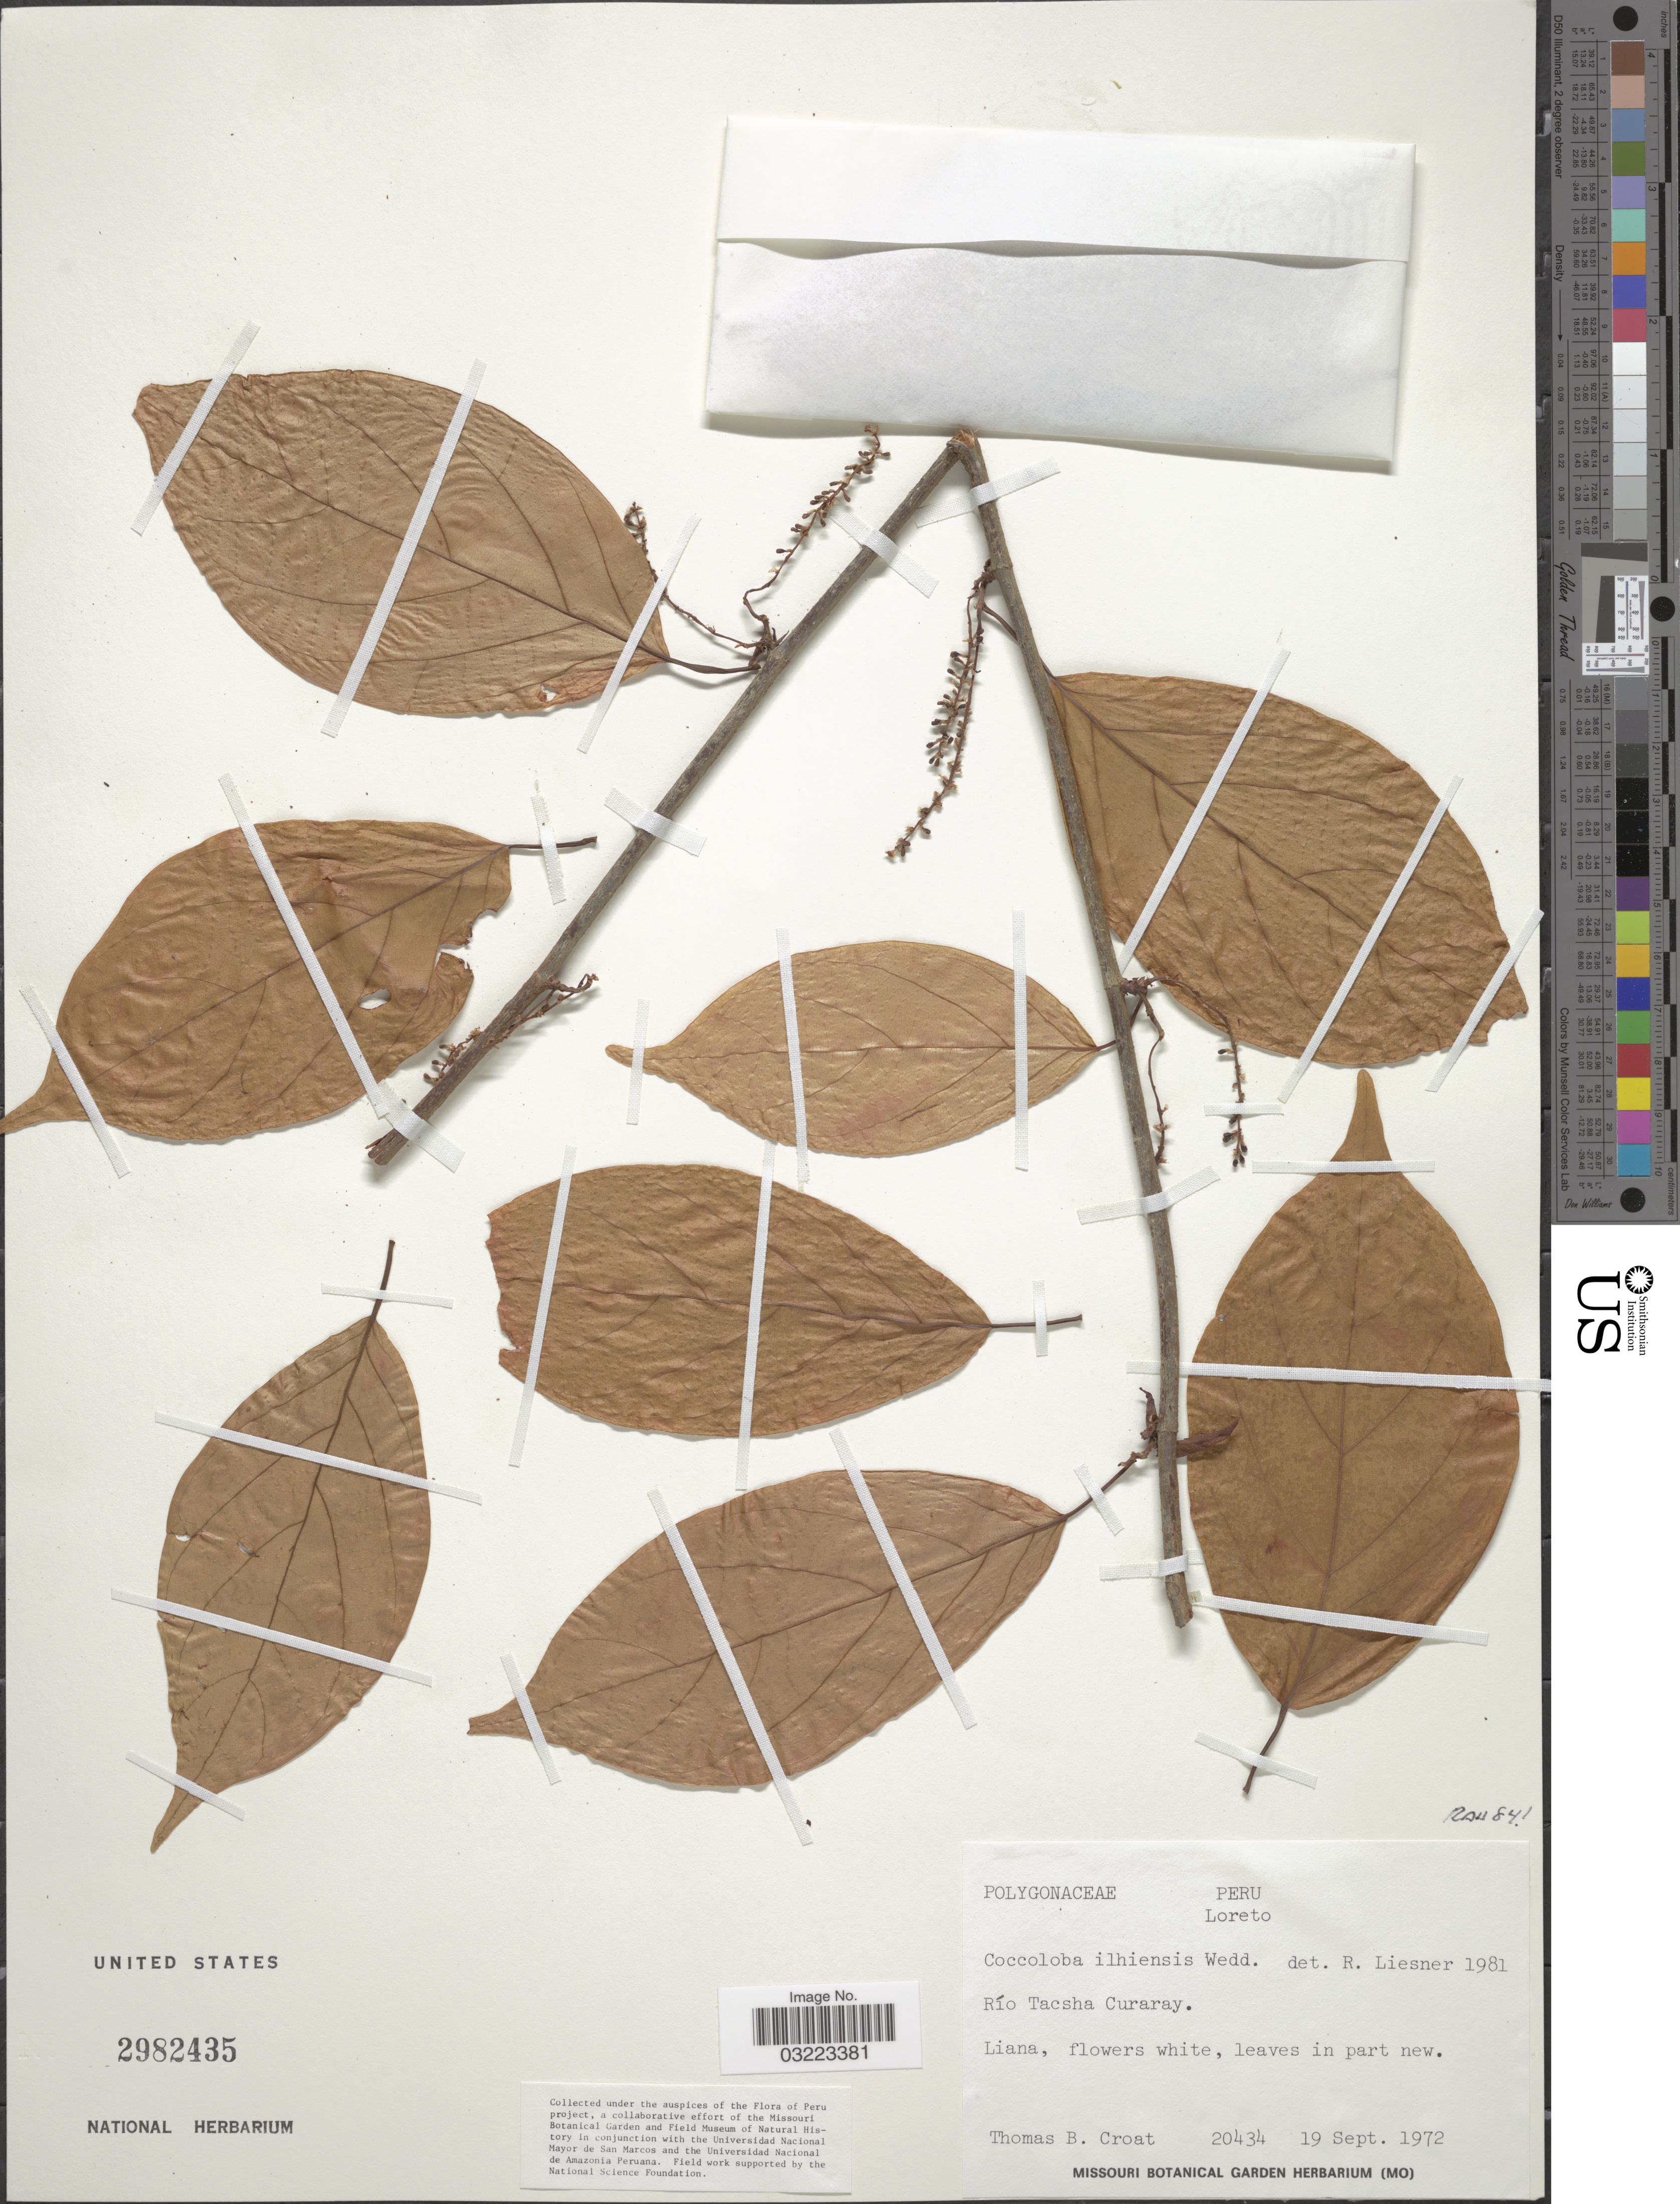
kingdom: Plantae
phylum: Tracheophyta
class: Magnoliopsida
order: Caryophyllales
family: Polygonaceae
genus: Coccoloba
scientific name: Coccoloba ilheensis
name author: Wedd.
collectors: T. B. Croat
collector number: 20434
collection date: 1972-09-19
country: Peru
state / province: Loreto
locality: Río Tacsha Curaray.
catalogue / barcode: US 2982435